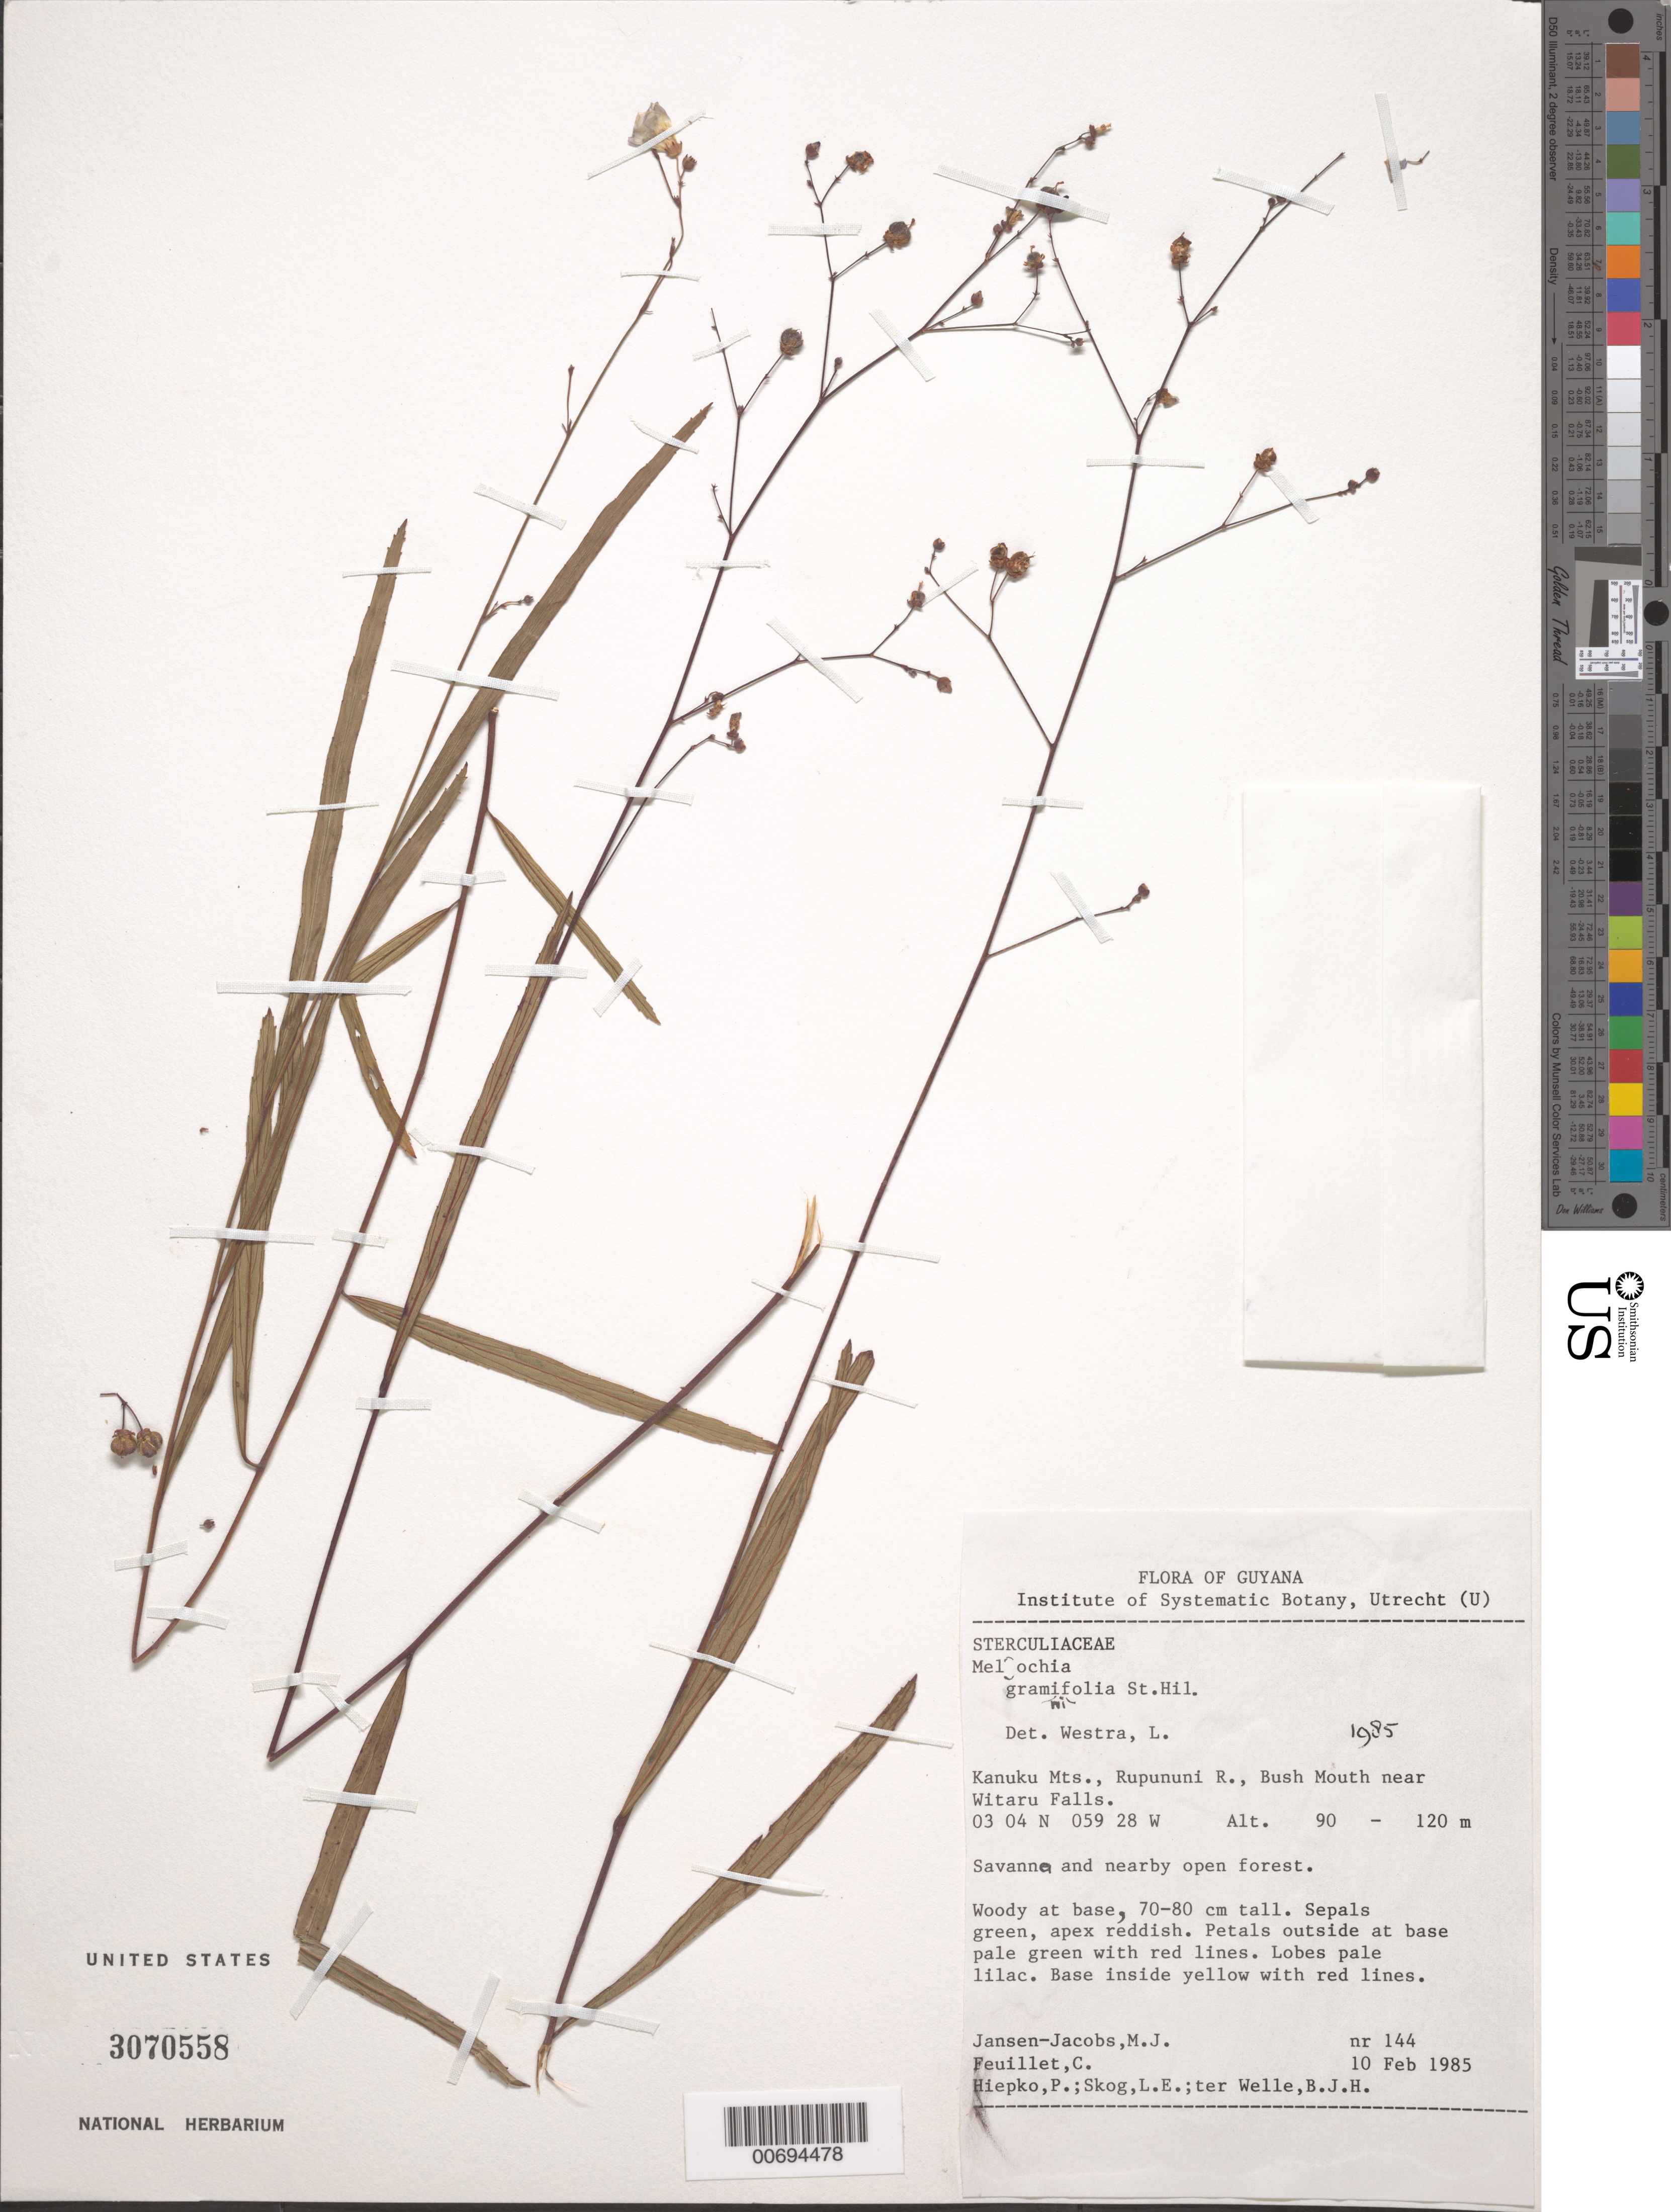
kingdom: Plantae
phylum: Tracheophyta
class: Magnoliopsida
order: Malvales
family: Malvaceae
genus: Melochia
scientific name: Melochia graminifolia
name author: A. St.-Hil.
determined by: Westra, L. Y. T., (U), Nationaal Herbarium Nederland, Utrecht University branch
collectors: M. J. Jansen-Jacobs, C. Feuillet, P. H. Hiepko, L. E. Skog & B. Welle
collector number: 144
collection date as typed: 10-Feb-85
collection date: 1985-02-10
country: Guyana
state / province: U. Takutu-U. Essequibo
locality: Kanuku Mts., Rupununi R., Bush Mouth near Witaru Falls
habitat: Savanna and nearby open forest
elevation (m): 90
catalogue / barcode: US 3070558